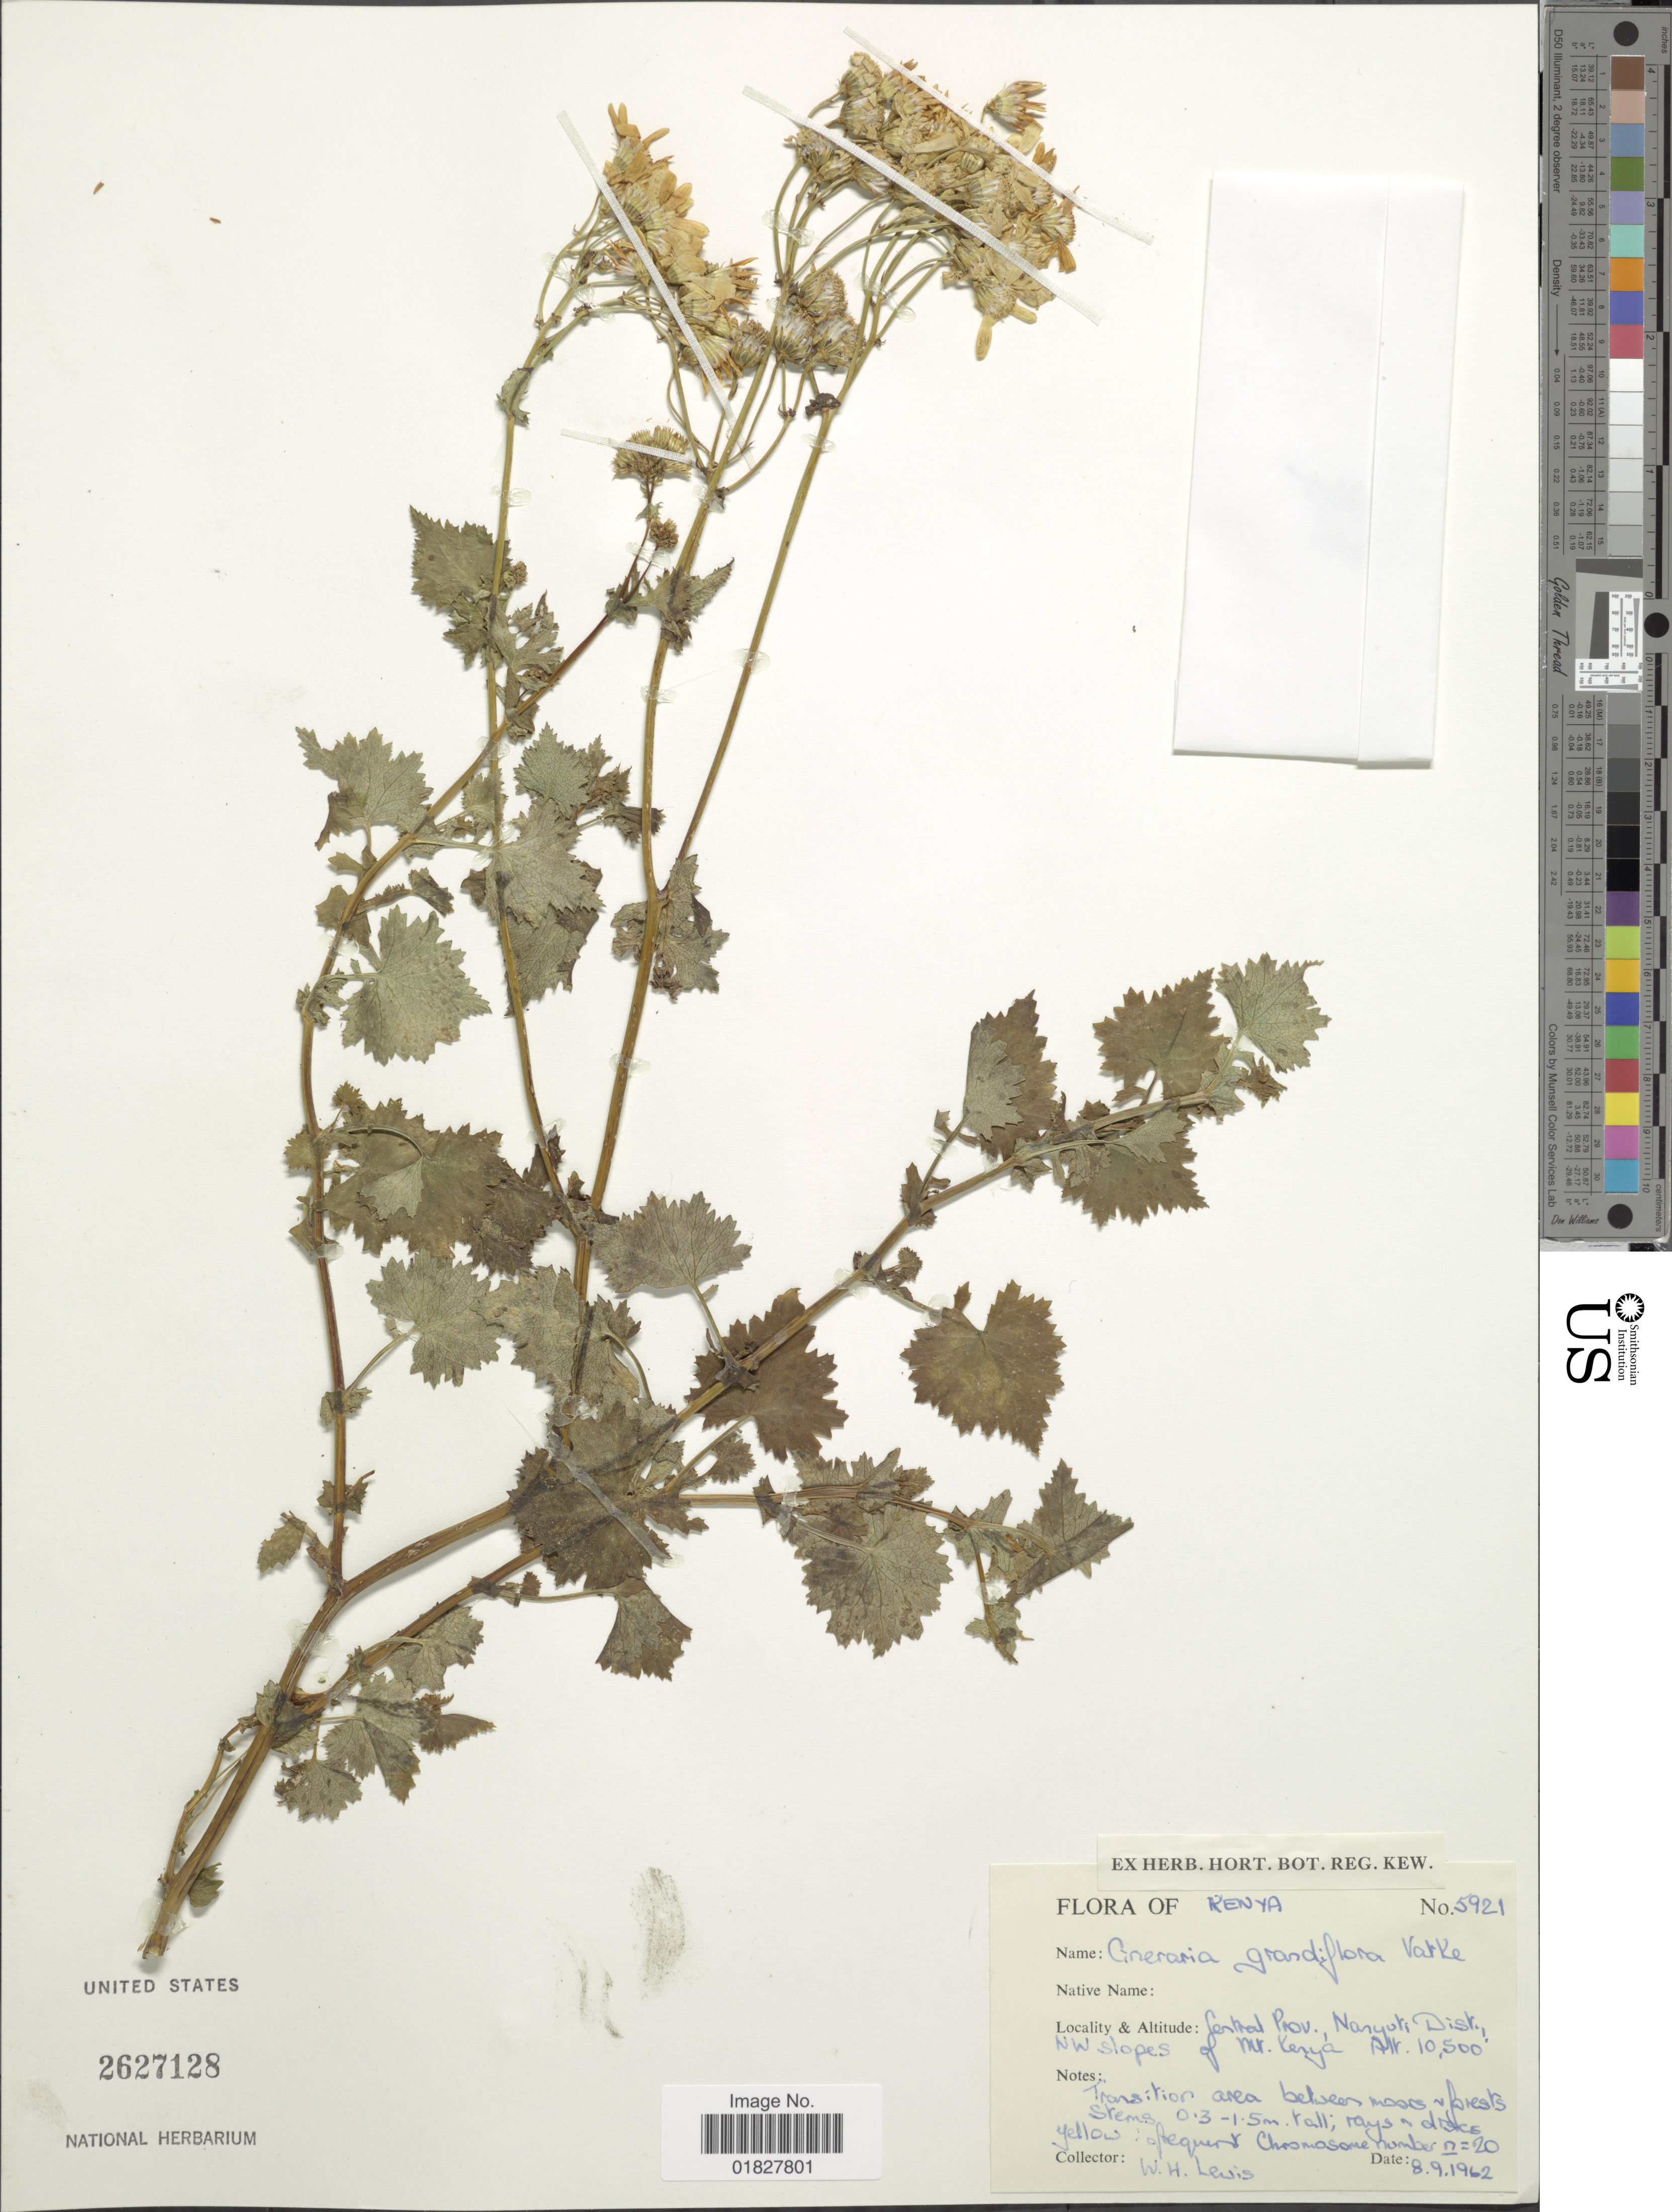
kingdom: Plantae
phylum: Tracheophyta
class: Magnoliopsida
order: Asterales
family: Asteraceae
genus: Cineraria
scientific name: Cineraria grandiflora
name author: Vatke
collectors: W. H. Lewis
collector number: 5921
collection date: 1962-09-08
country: Kenya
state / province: Nyeri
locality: Nargoti [interpreted] Dist., NW slopes of Mt. Kenya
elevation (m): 3200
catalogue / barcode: US 2627128